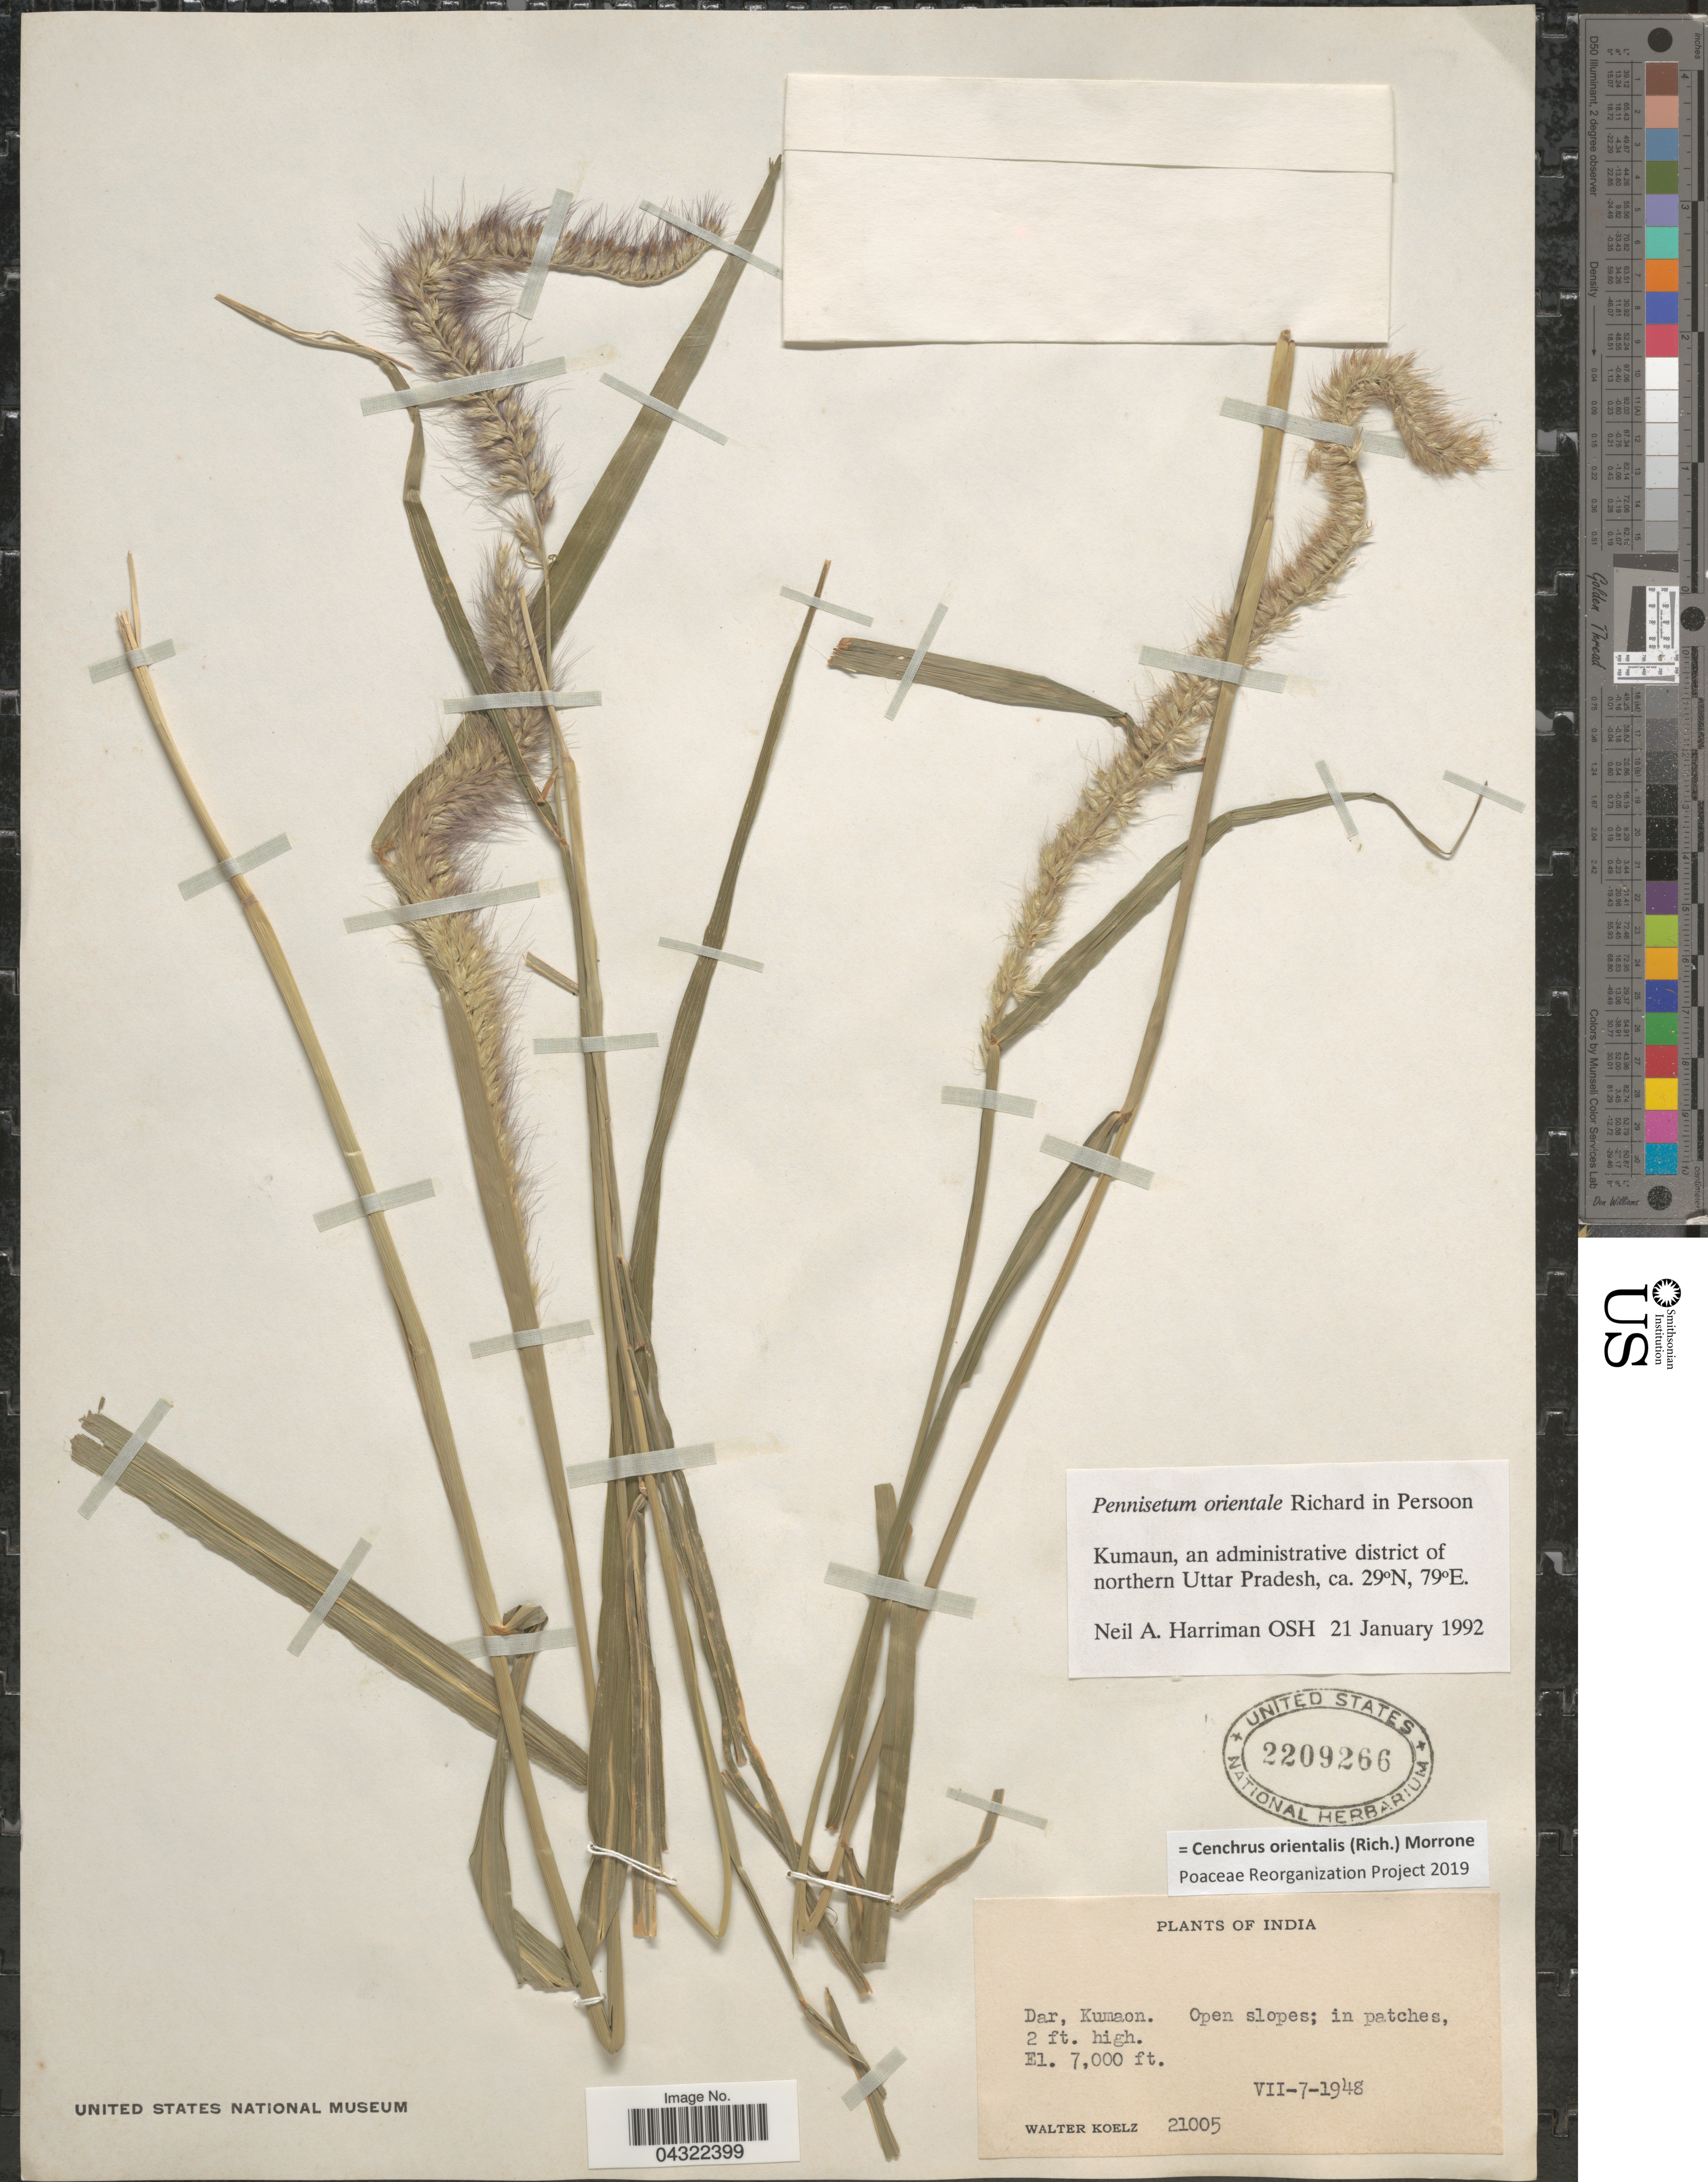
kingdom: Plantae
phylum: Tracheophyta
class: Liliopsida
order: Poales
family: Poaceae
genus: Cenchrus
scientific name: Cenchrus orientalis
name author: (Rich.) Morrone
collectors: W. N. Koelz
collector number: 21005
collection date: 1948-07-07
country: India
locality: Dar, Kumaon.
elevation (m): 2134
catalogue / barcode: US 2209266